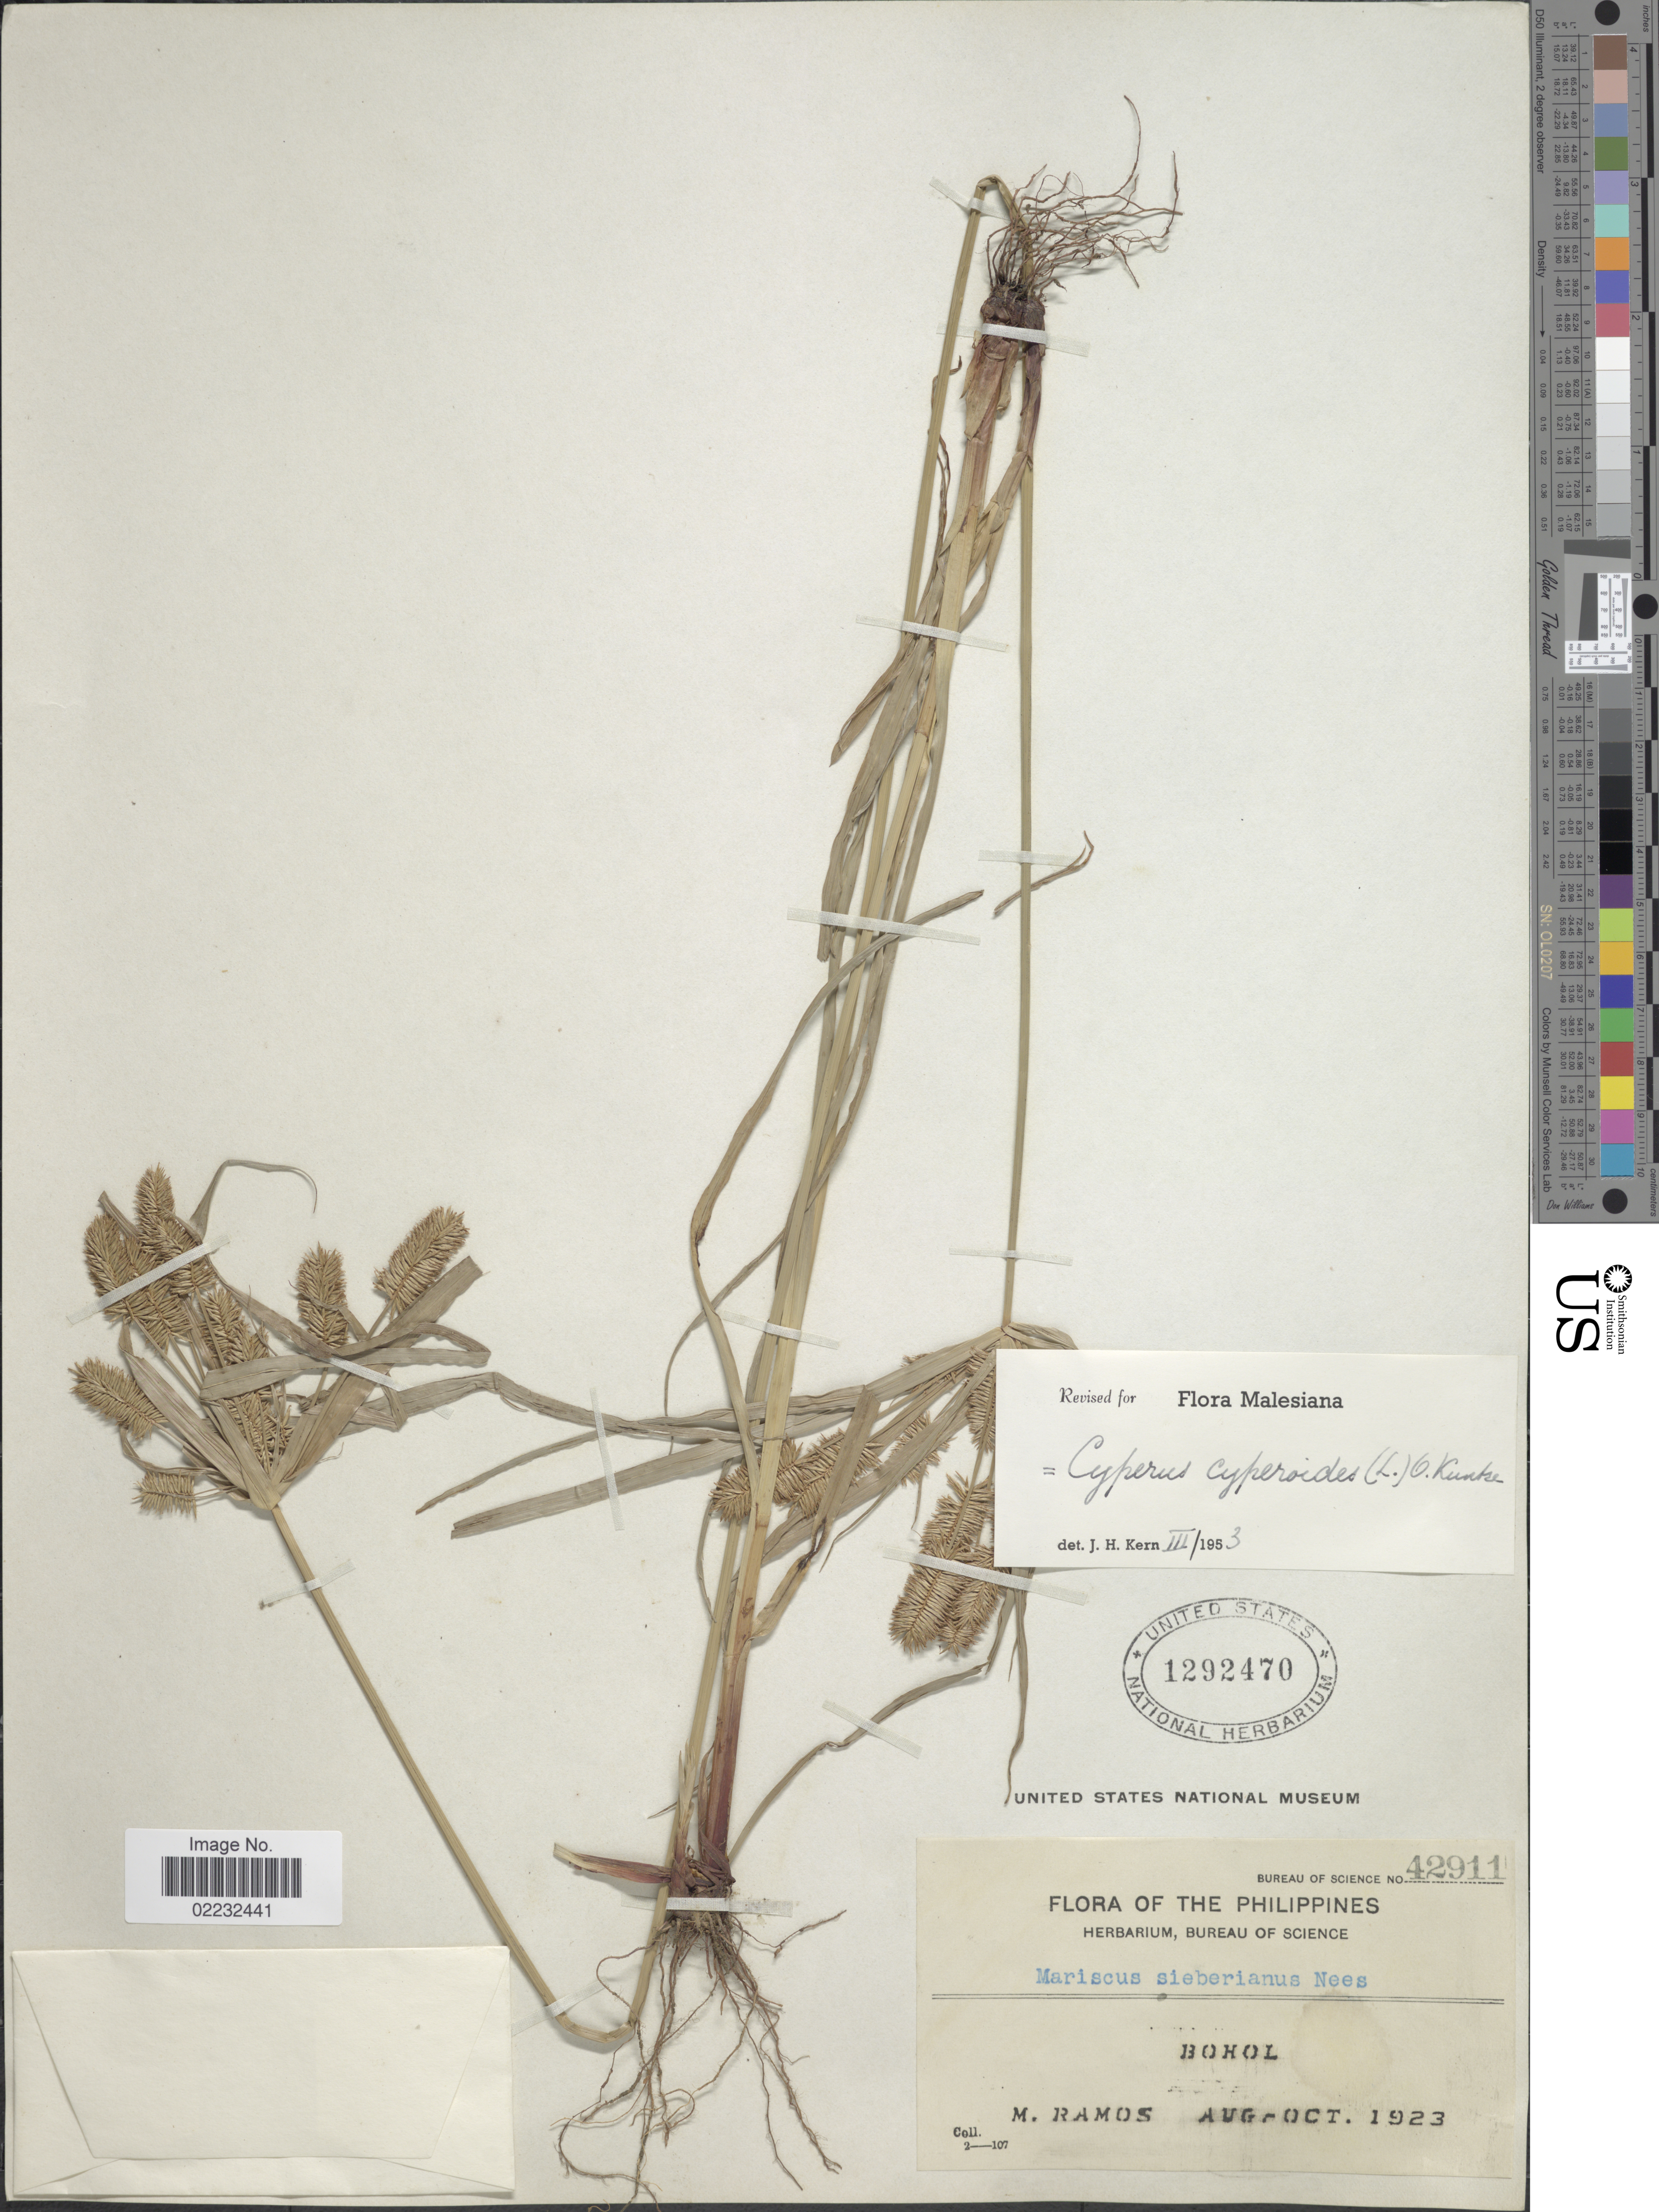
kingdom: Plantae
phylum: Tracheophyta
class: Liliopsida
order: Poales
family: Cyperaceae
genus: Cyperus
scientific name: Cyperus cyperoides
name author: (L.) Kuntze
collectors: M. Ramos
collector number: Bureau of Science 42911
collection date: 1923-08/1923-10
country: Philippines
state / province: Eastern Visayas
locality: Bohol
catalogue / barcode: US 1292470